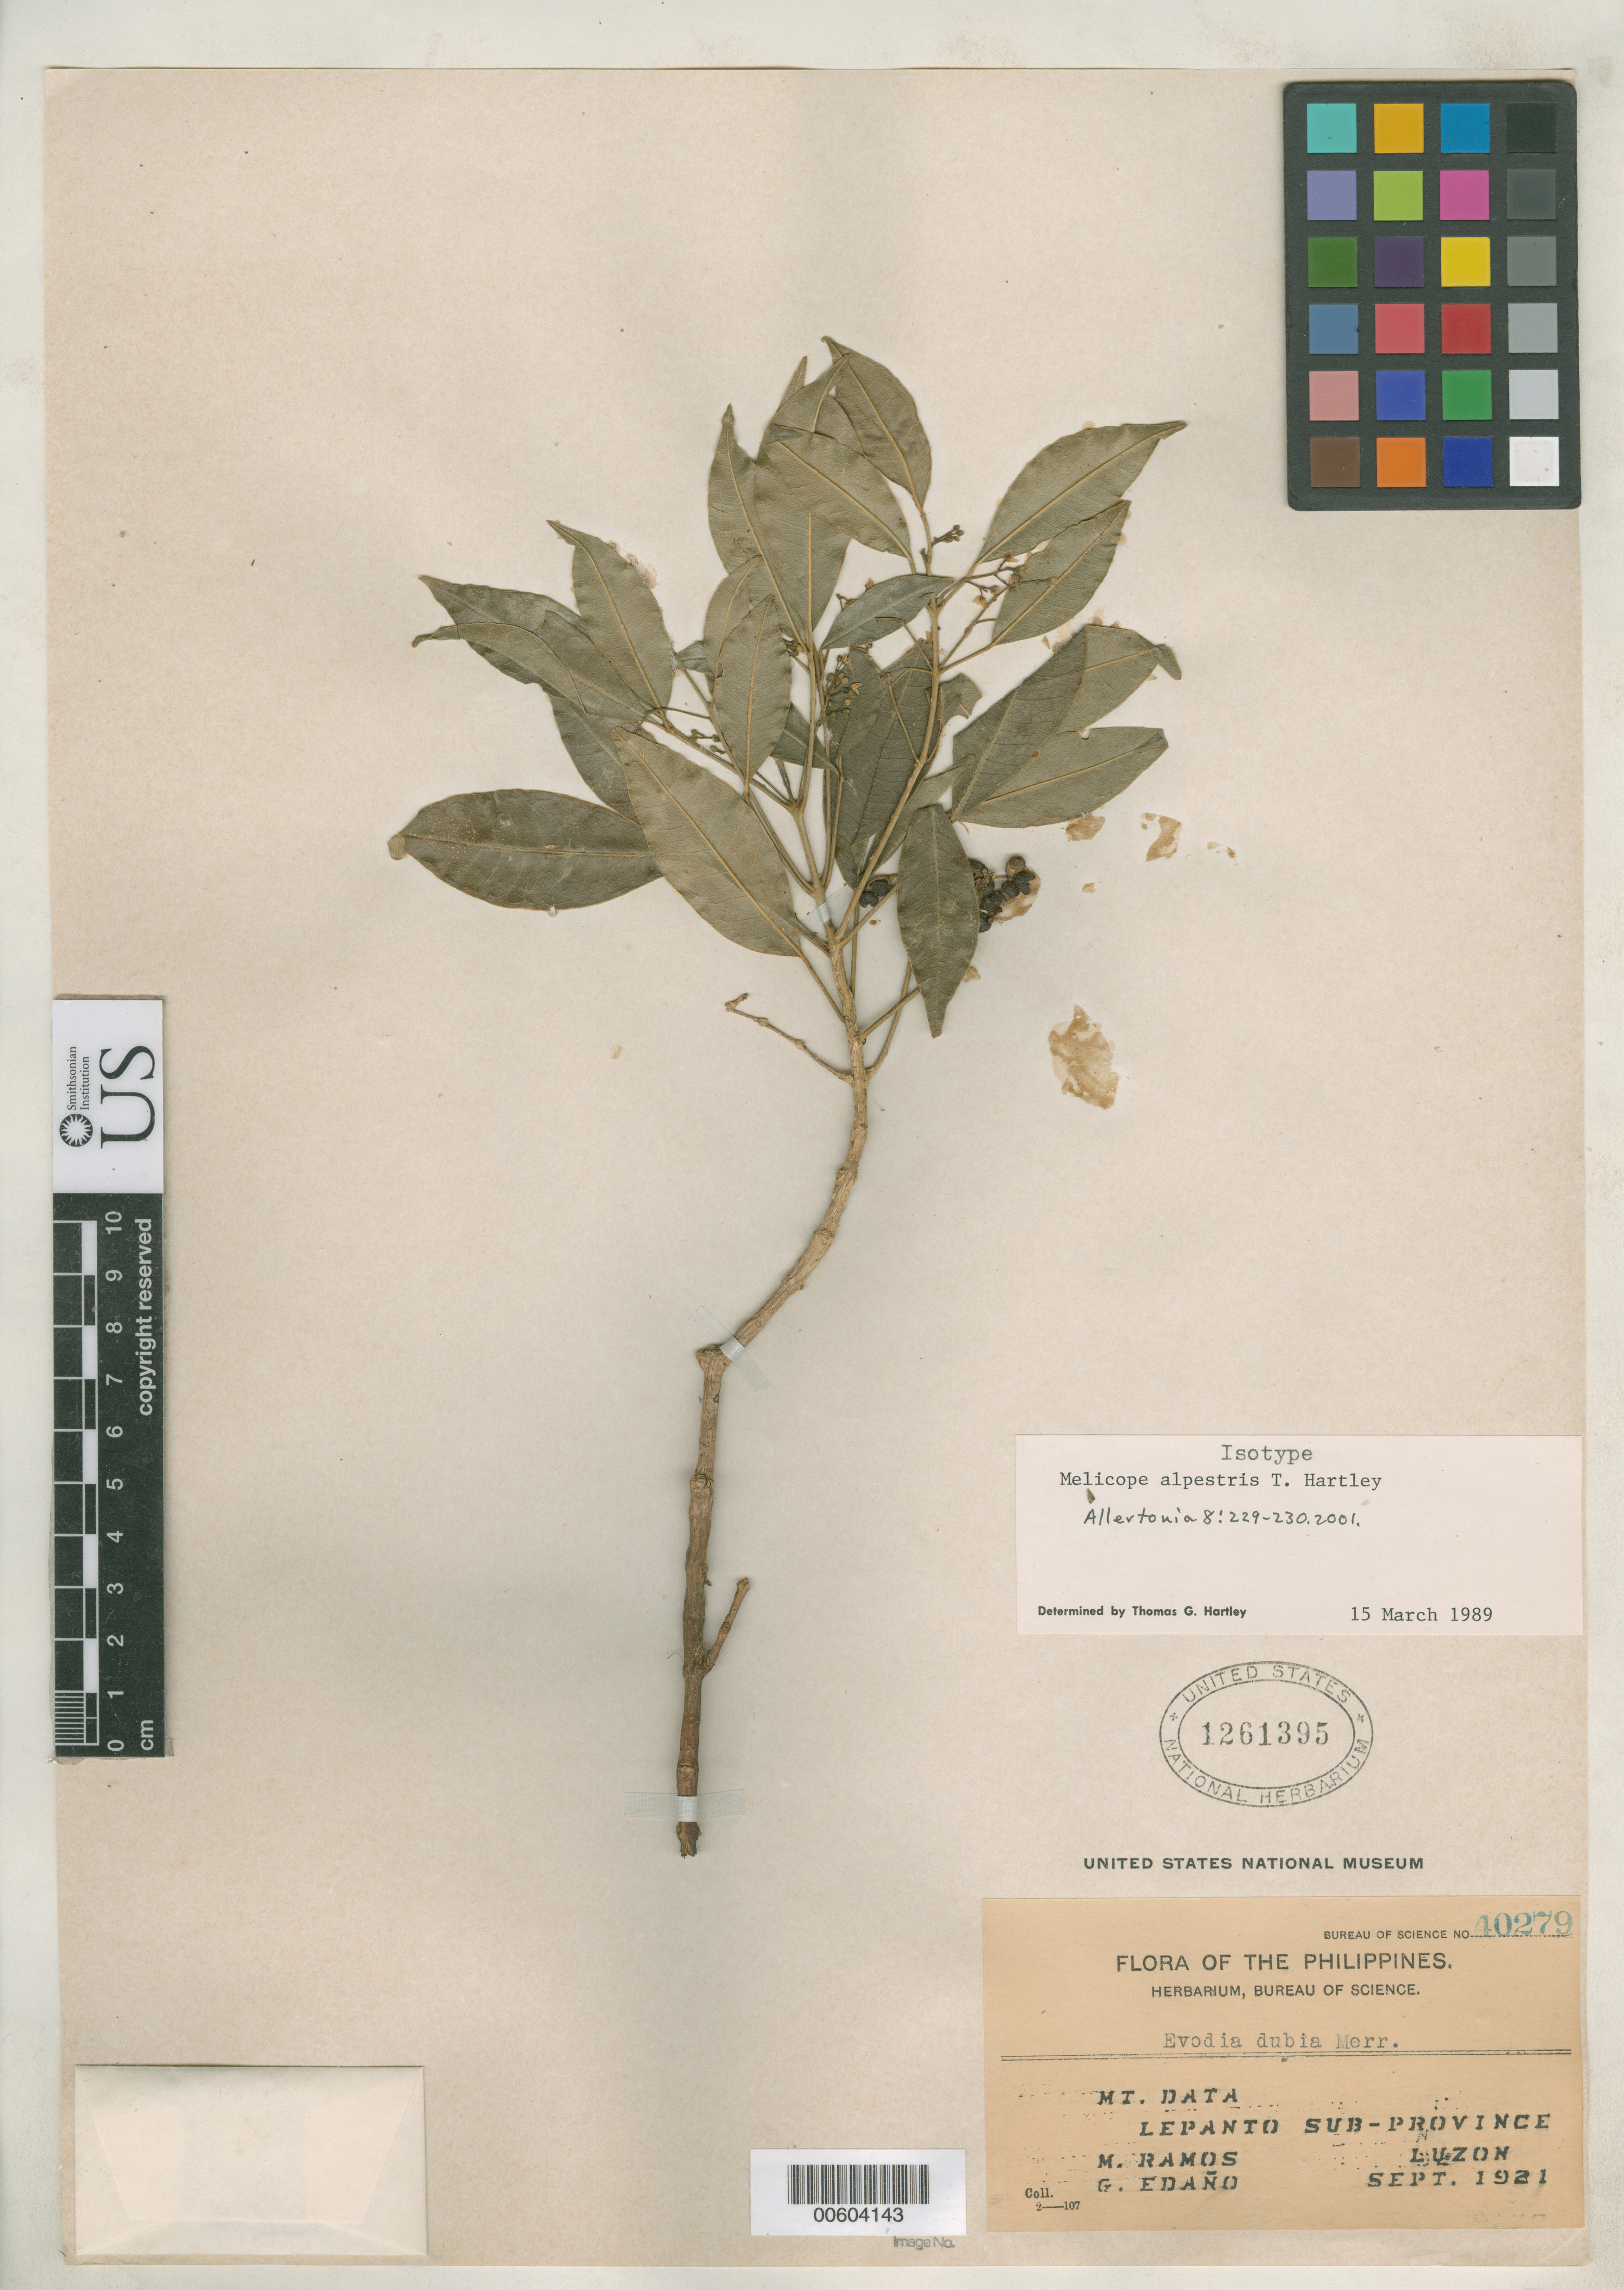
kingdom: Plantae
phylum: Tracheophyta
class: Magnoliopsida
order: Sapindales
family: Rutaceae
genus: Melicope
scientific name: Melicope alpestris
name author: T.G. Hartley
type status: Isotype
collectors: E. D. Merrill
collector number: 40279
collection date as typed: Sep 1921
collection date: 1921-09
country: Philippines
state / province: Cordillera (Administrative Region)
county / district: Mountain province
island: Luzon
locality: Mt. Data. Lepanto.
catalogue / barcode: US 1261395